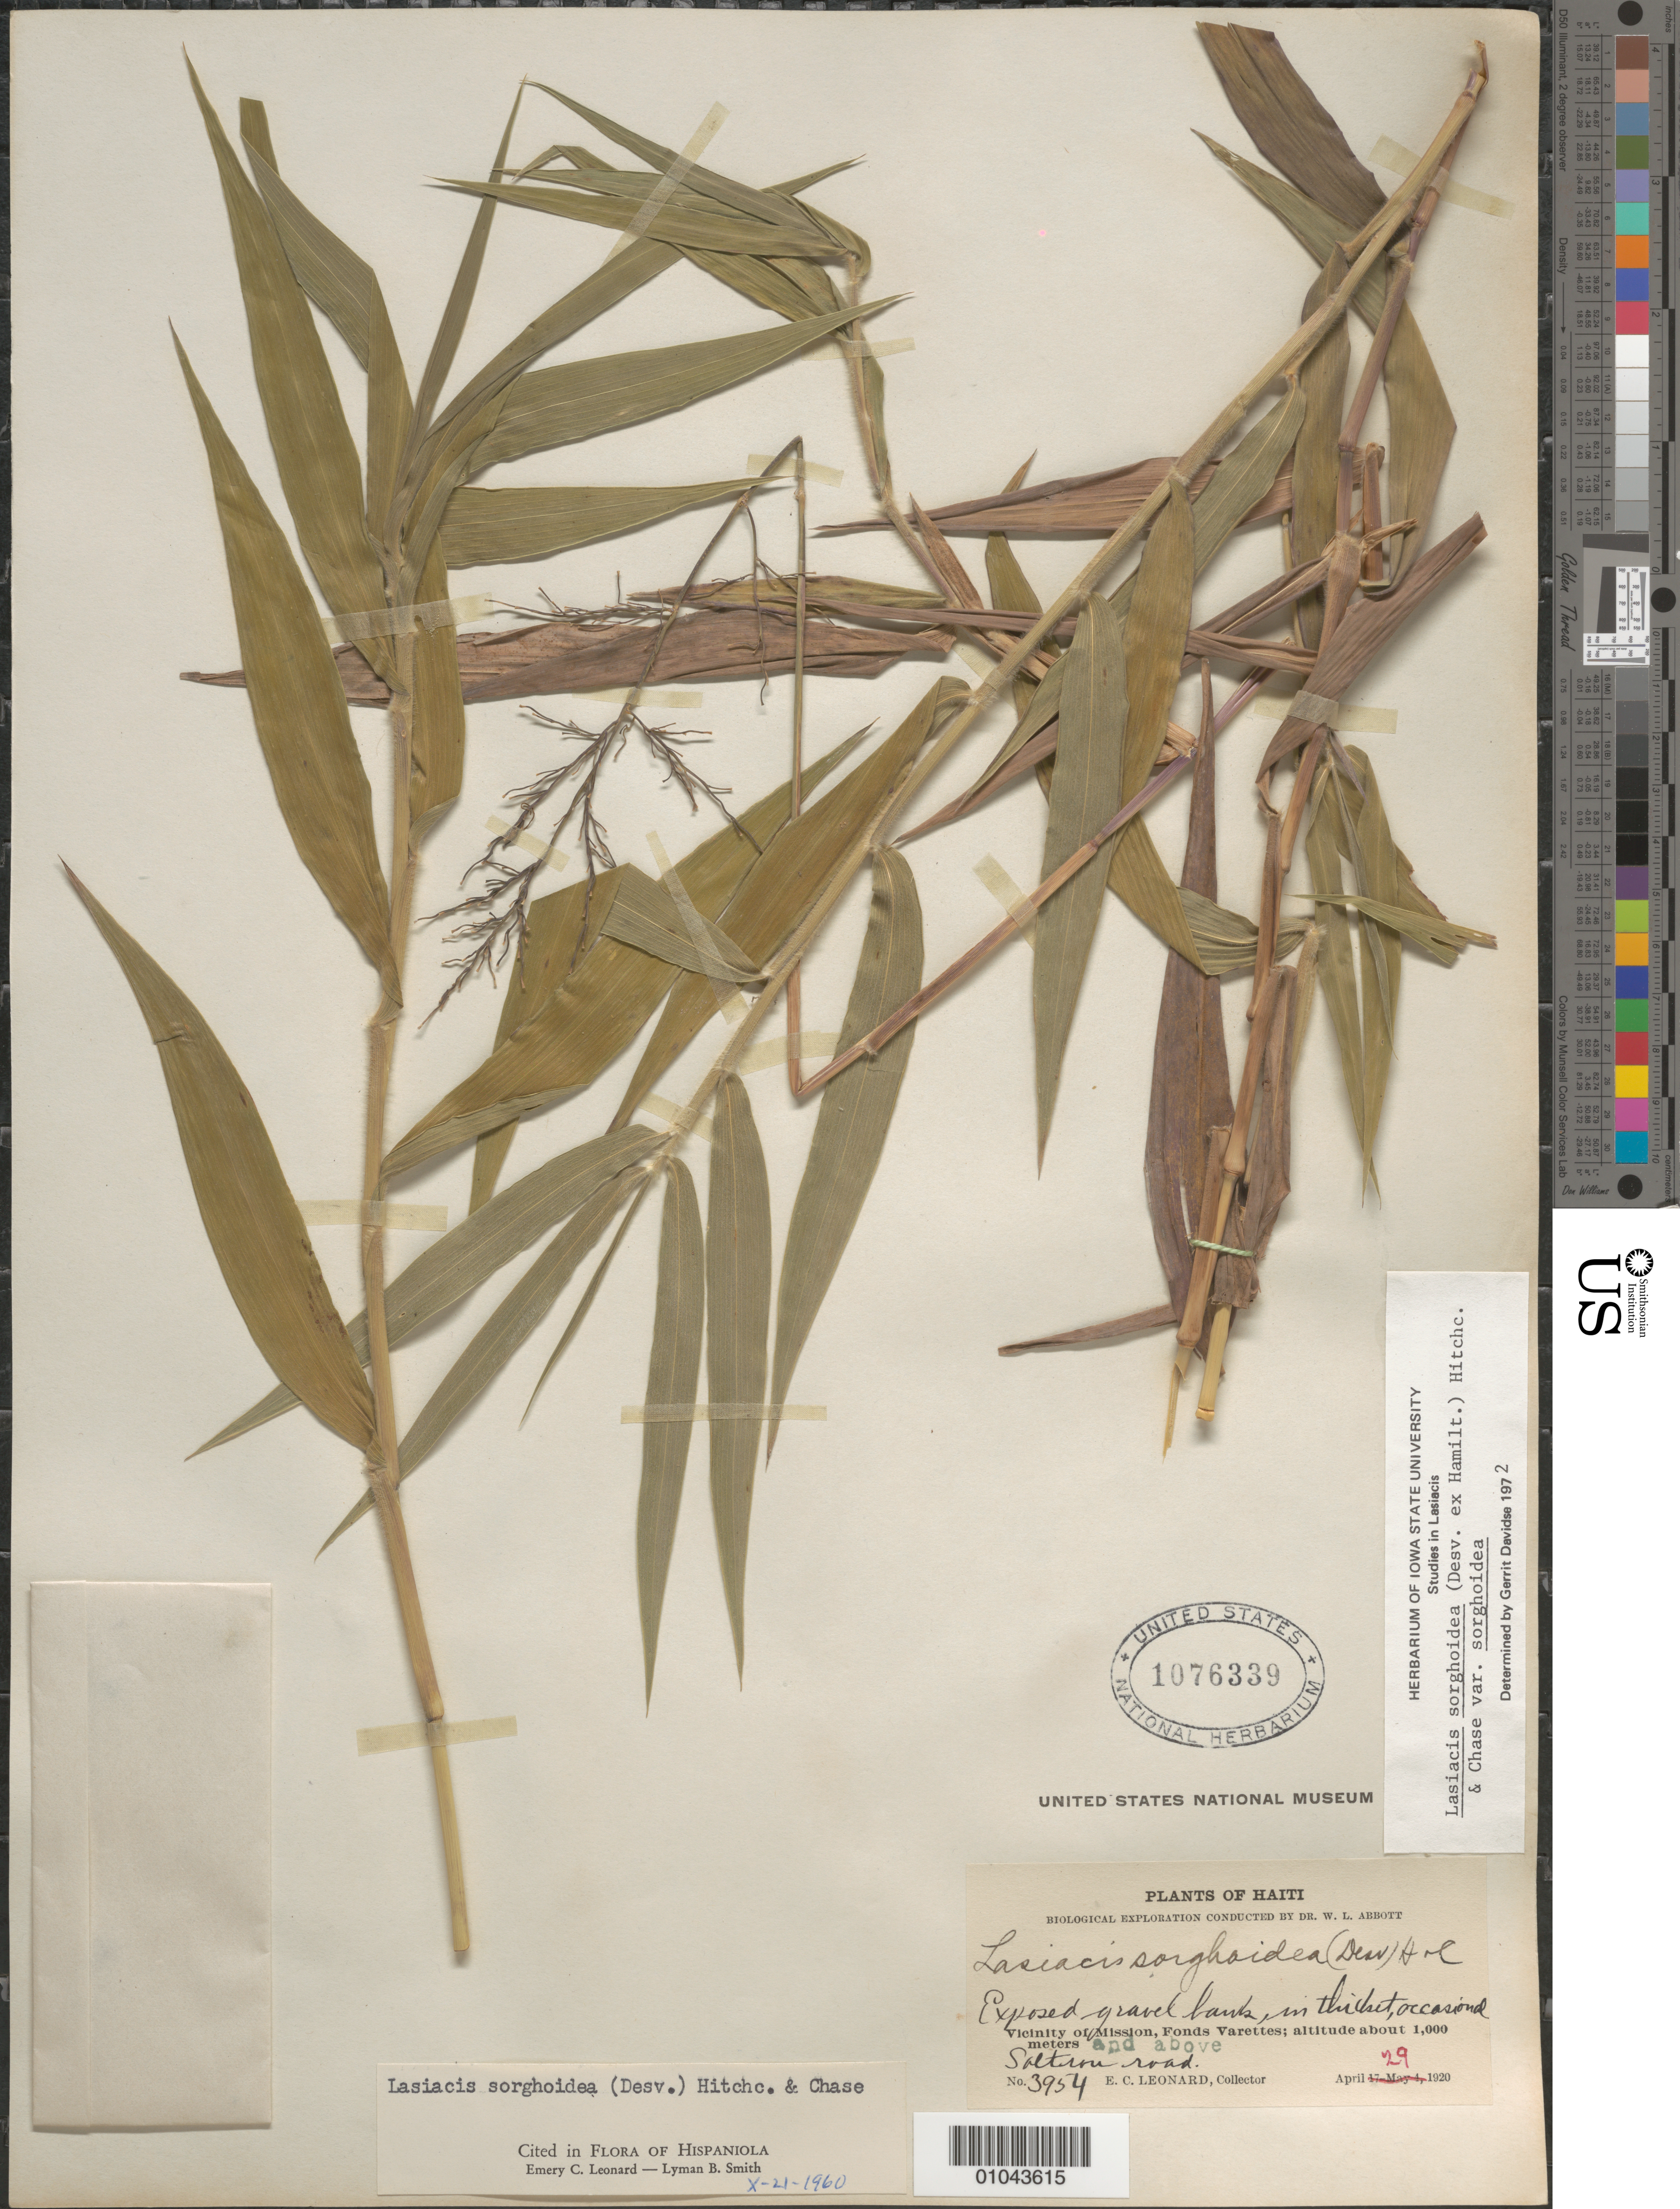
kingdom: Plantae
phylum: Tracheophyta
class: Liliopsida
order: Poales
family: Poaceae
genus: Lasiacis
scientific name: Lasiacis sorghoidea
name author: (Desv. ex Ham.) Hitchc. & Chase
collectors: E. C. Leonard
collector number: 3954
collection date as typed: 29 Apr 1920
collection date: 1920-04-29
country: Haiti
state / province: Óuest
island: Hispaniola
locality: Vicinity of Mission, Fonds Varrettes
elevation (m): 1000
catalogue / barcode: US 1076339